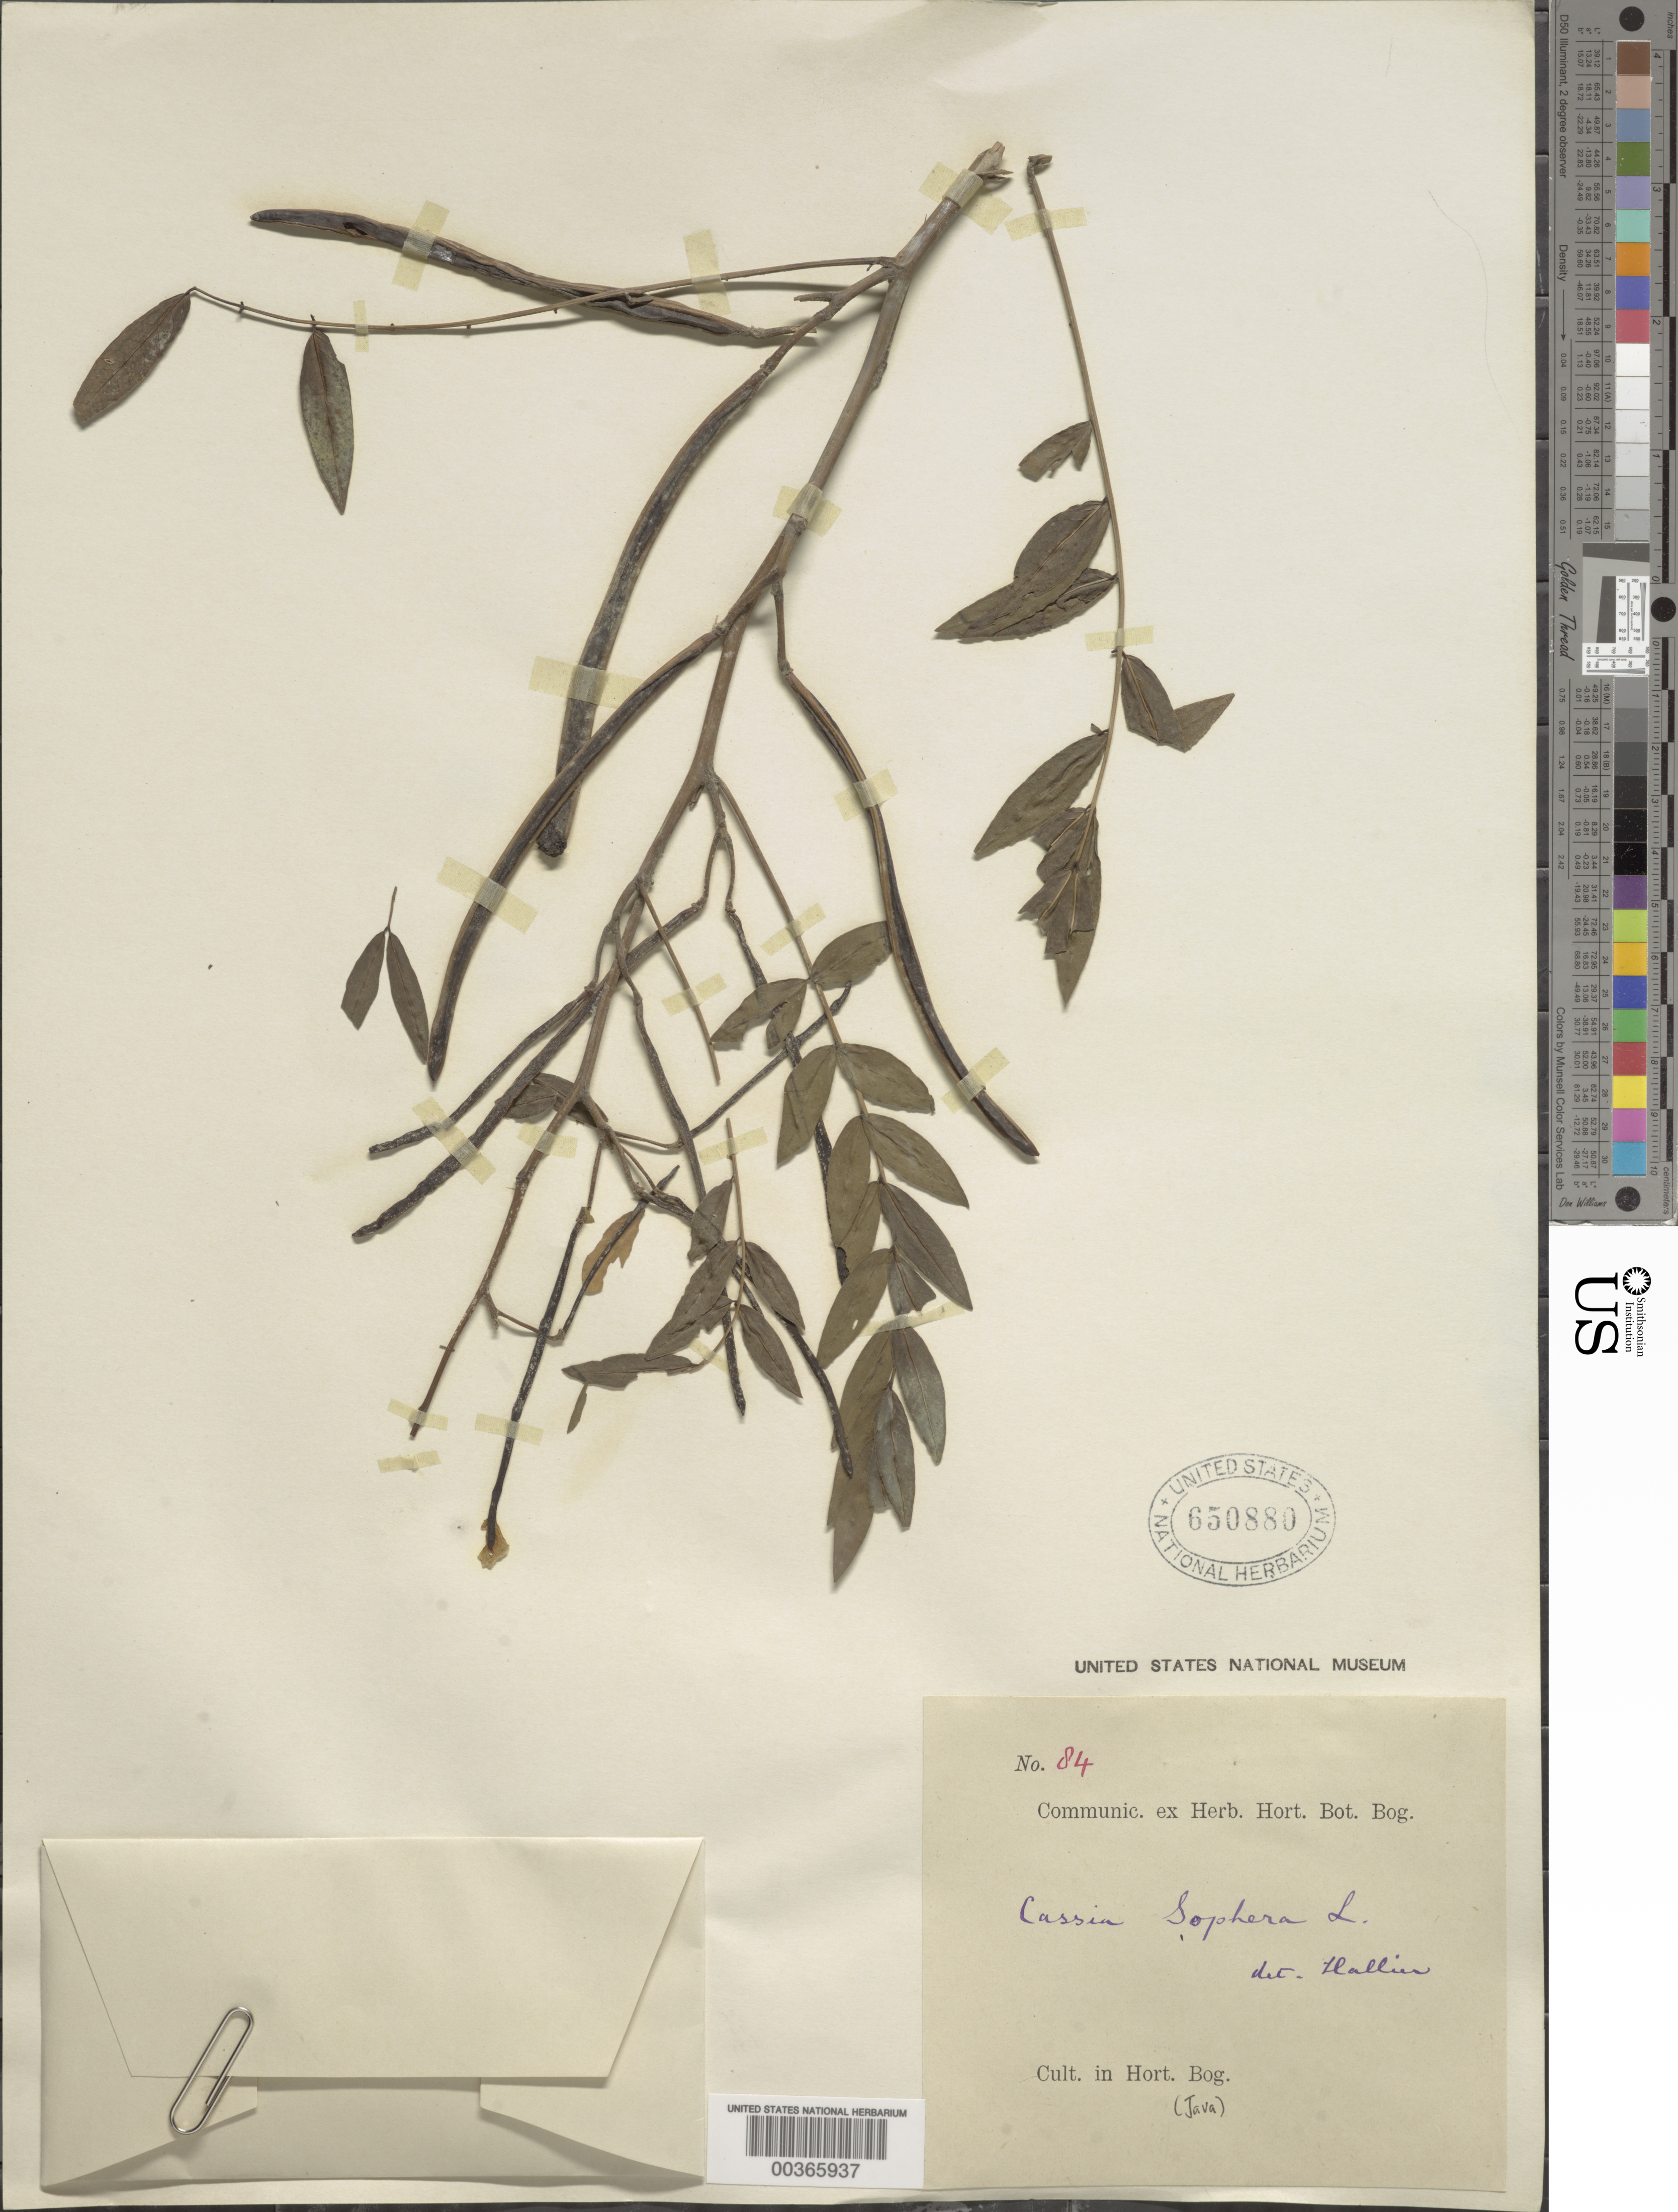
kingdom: Plantae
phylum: Tracheophyta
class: Magnoliopsida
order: Fabales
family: Fabaceae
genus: Senna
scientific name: Senna sophera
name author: (L.) Roxb.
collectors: F. R. Fosberg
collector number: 84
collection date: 1946-08-19/1946-08-21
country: Micronesia, Federated States of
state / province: Kosrae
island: Lelu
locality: Lela (Lele) Harbor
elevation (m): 1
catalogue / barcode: US 650880